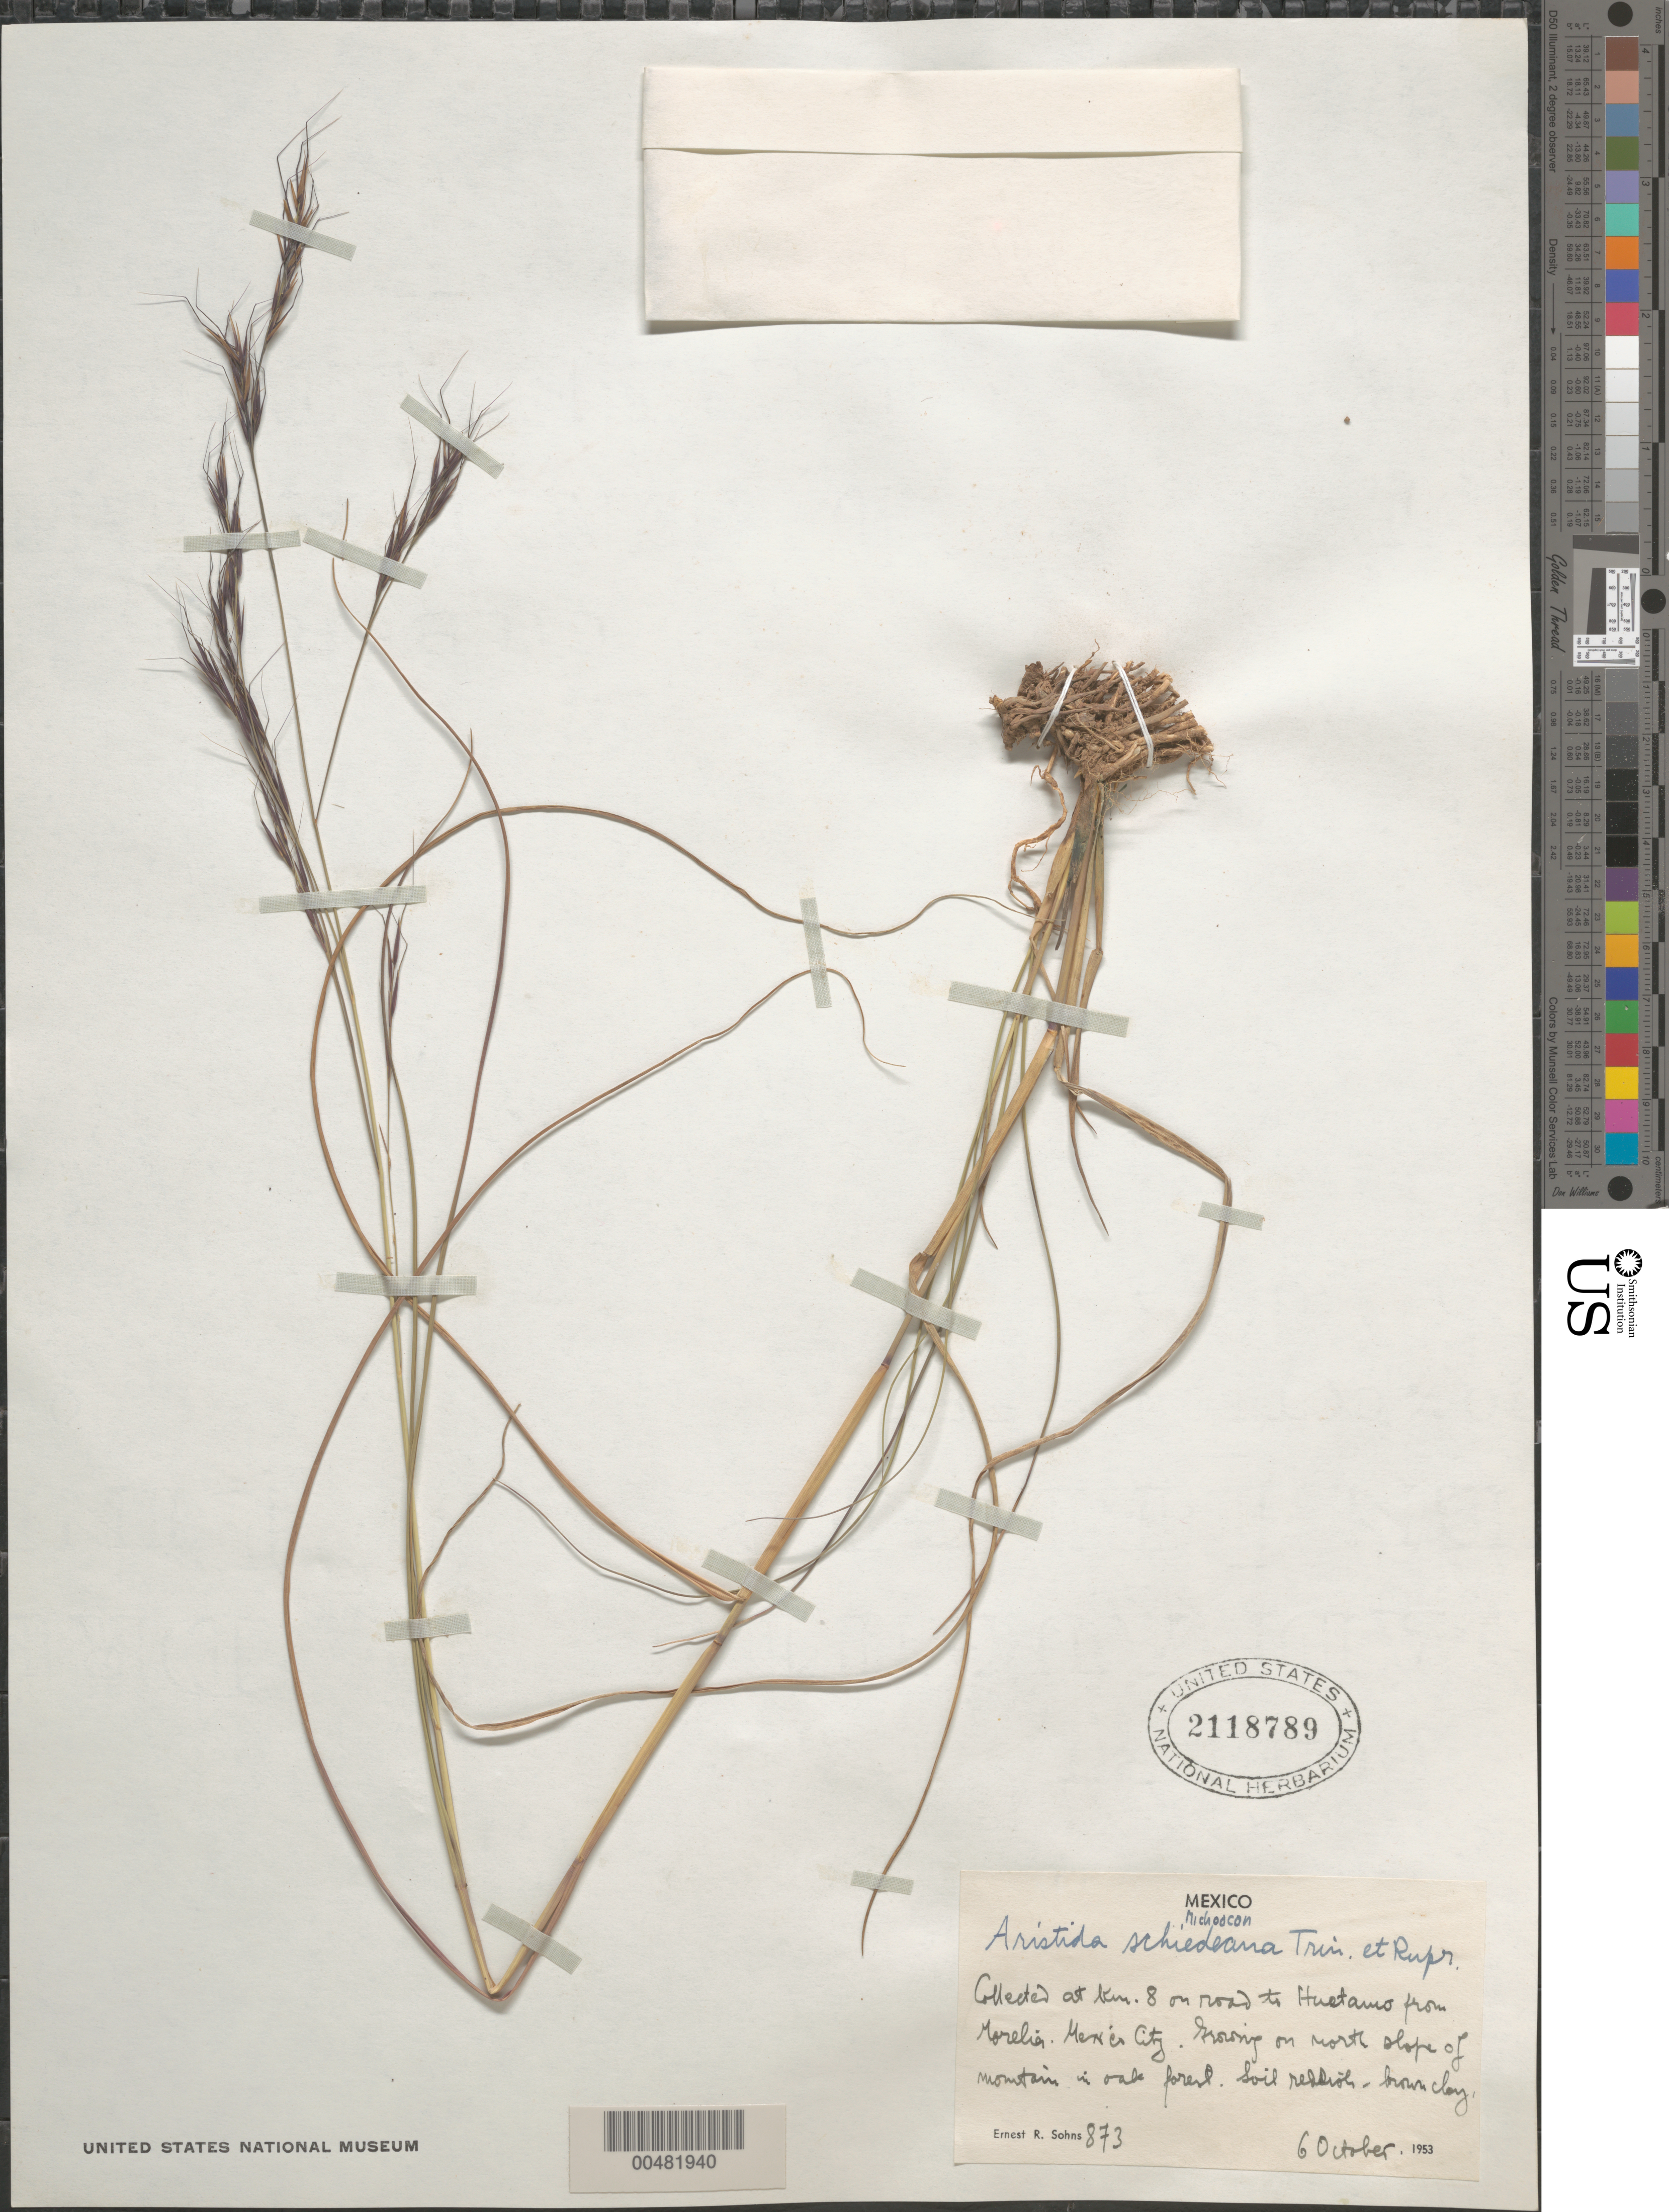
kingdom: Plantae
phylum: Tracheophyta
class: Liliopsida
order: Poales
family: Poaceae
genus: Aristida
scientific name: Aristida schiedeana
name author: Trin. & Rupr.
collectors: E. R. Sohns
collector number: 873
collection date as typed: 6 Oct 1953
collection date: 1953-10-06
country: Mexico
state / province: Michoacán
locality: Km 8 on road to Huetamo from Morelia, Mexico City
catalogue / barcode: US 2118789